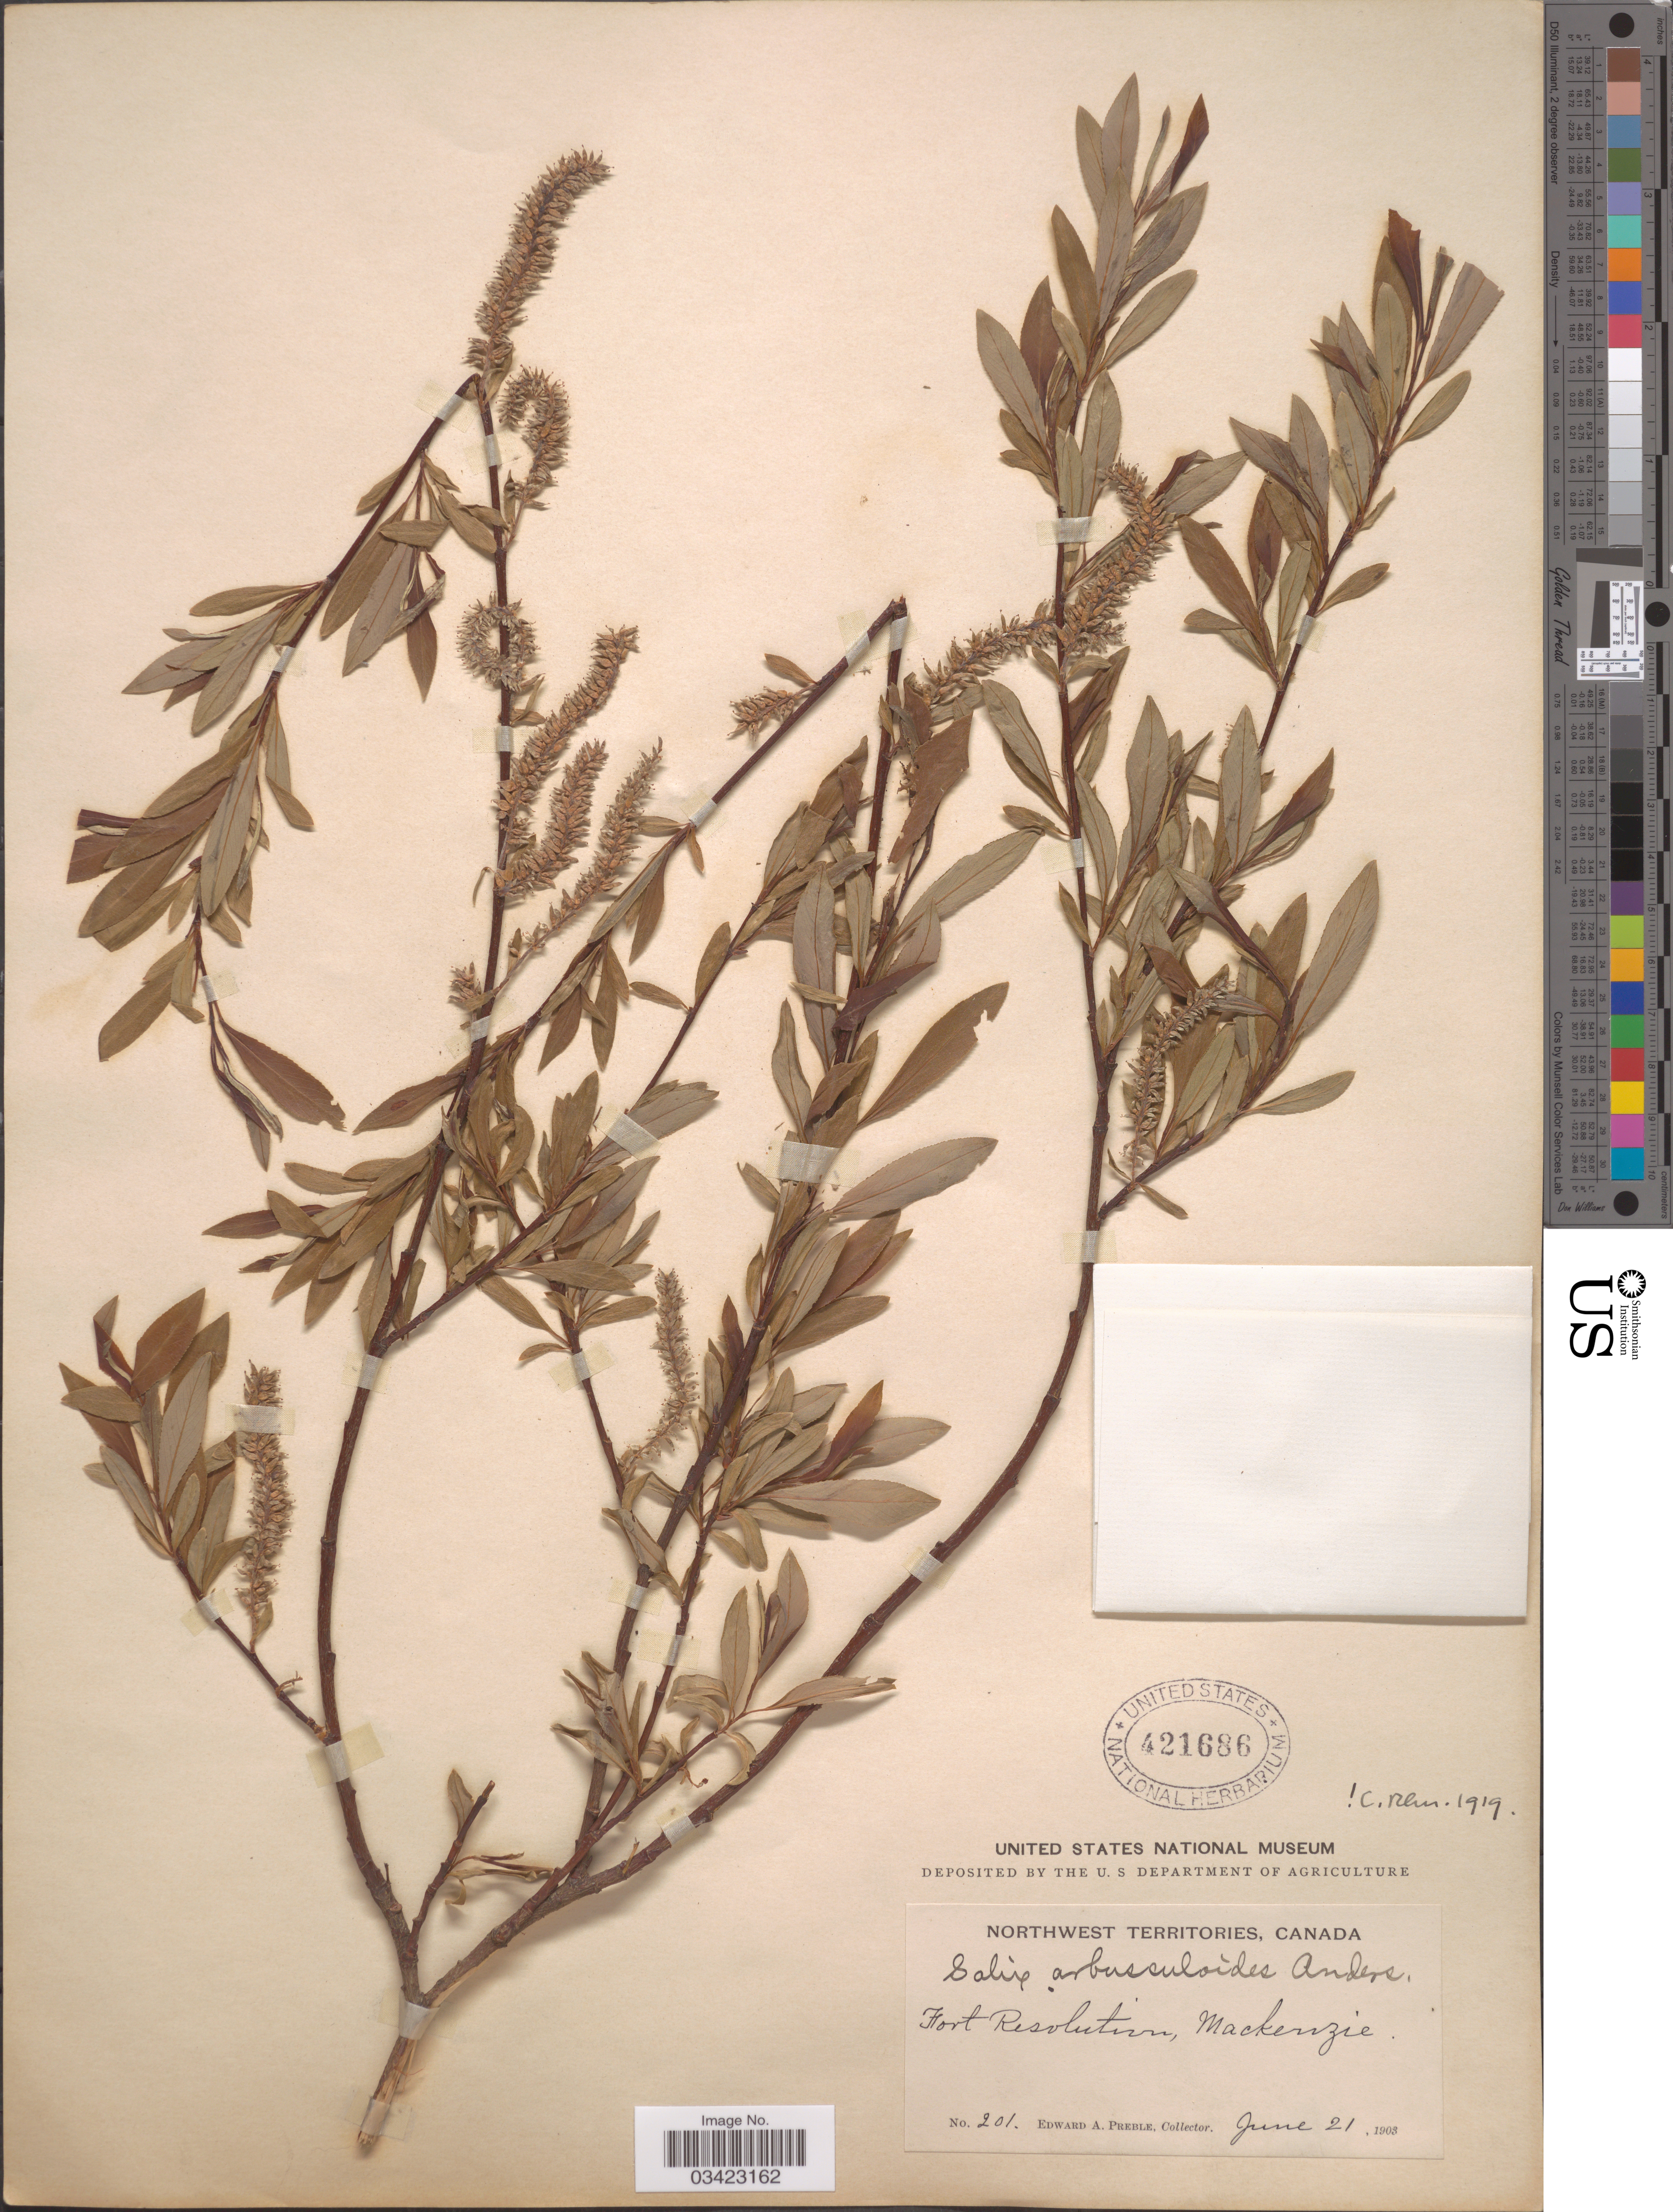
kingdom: Plantae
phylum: Tracheophyta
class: Magnoliopsida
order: Malpighiales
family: Salicaceae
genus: Salix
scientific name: Salix arbusculoides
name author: Andersson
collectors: E. Preble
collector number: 201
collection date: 1903-06-21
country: Canada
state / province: Northwest Territories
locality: Fort Resolution, Mackenzie.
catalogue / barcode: US 421686